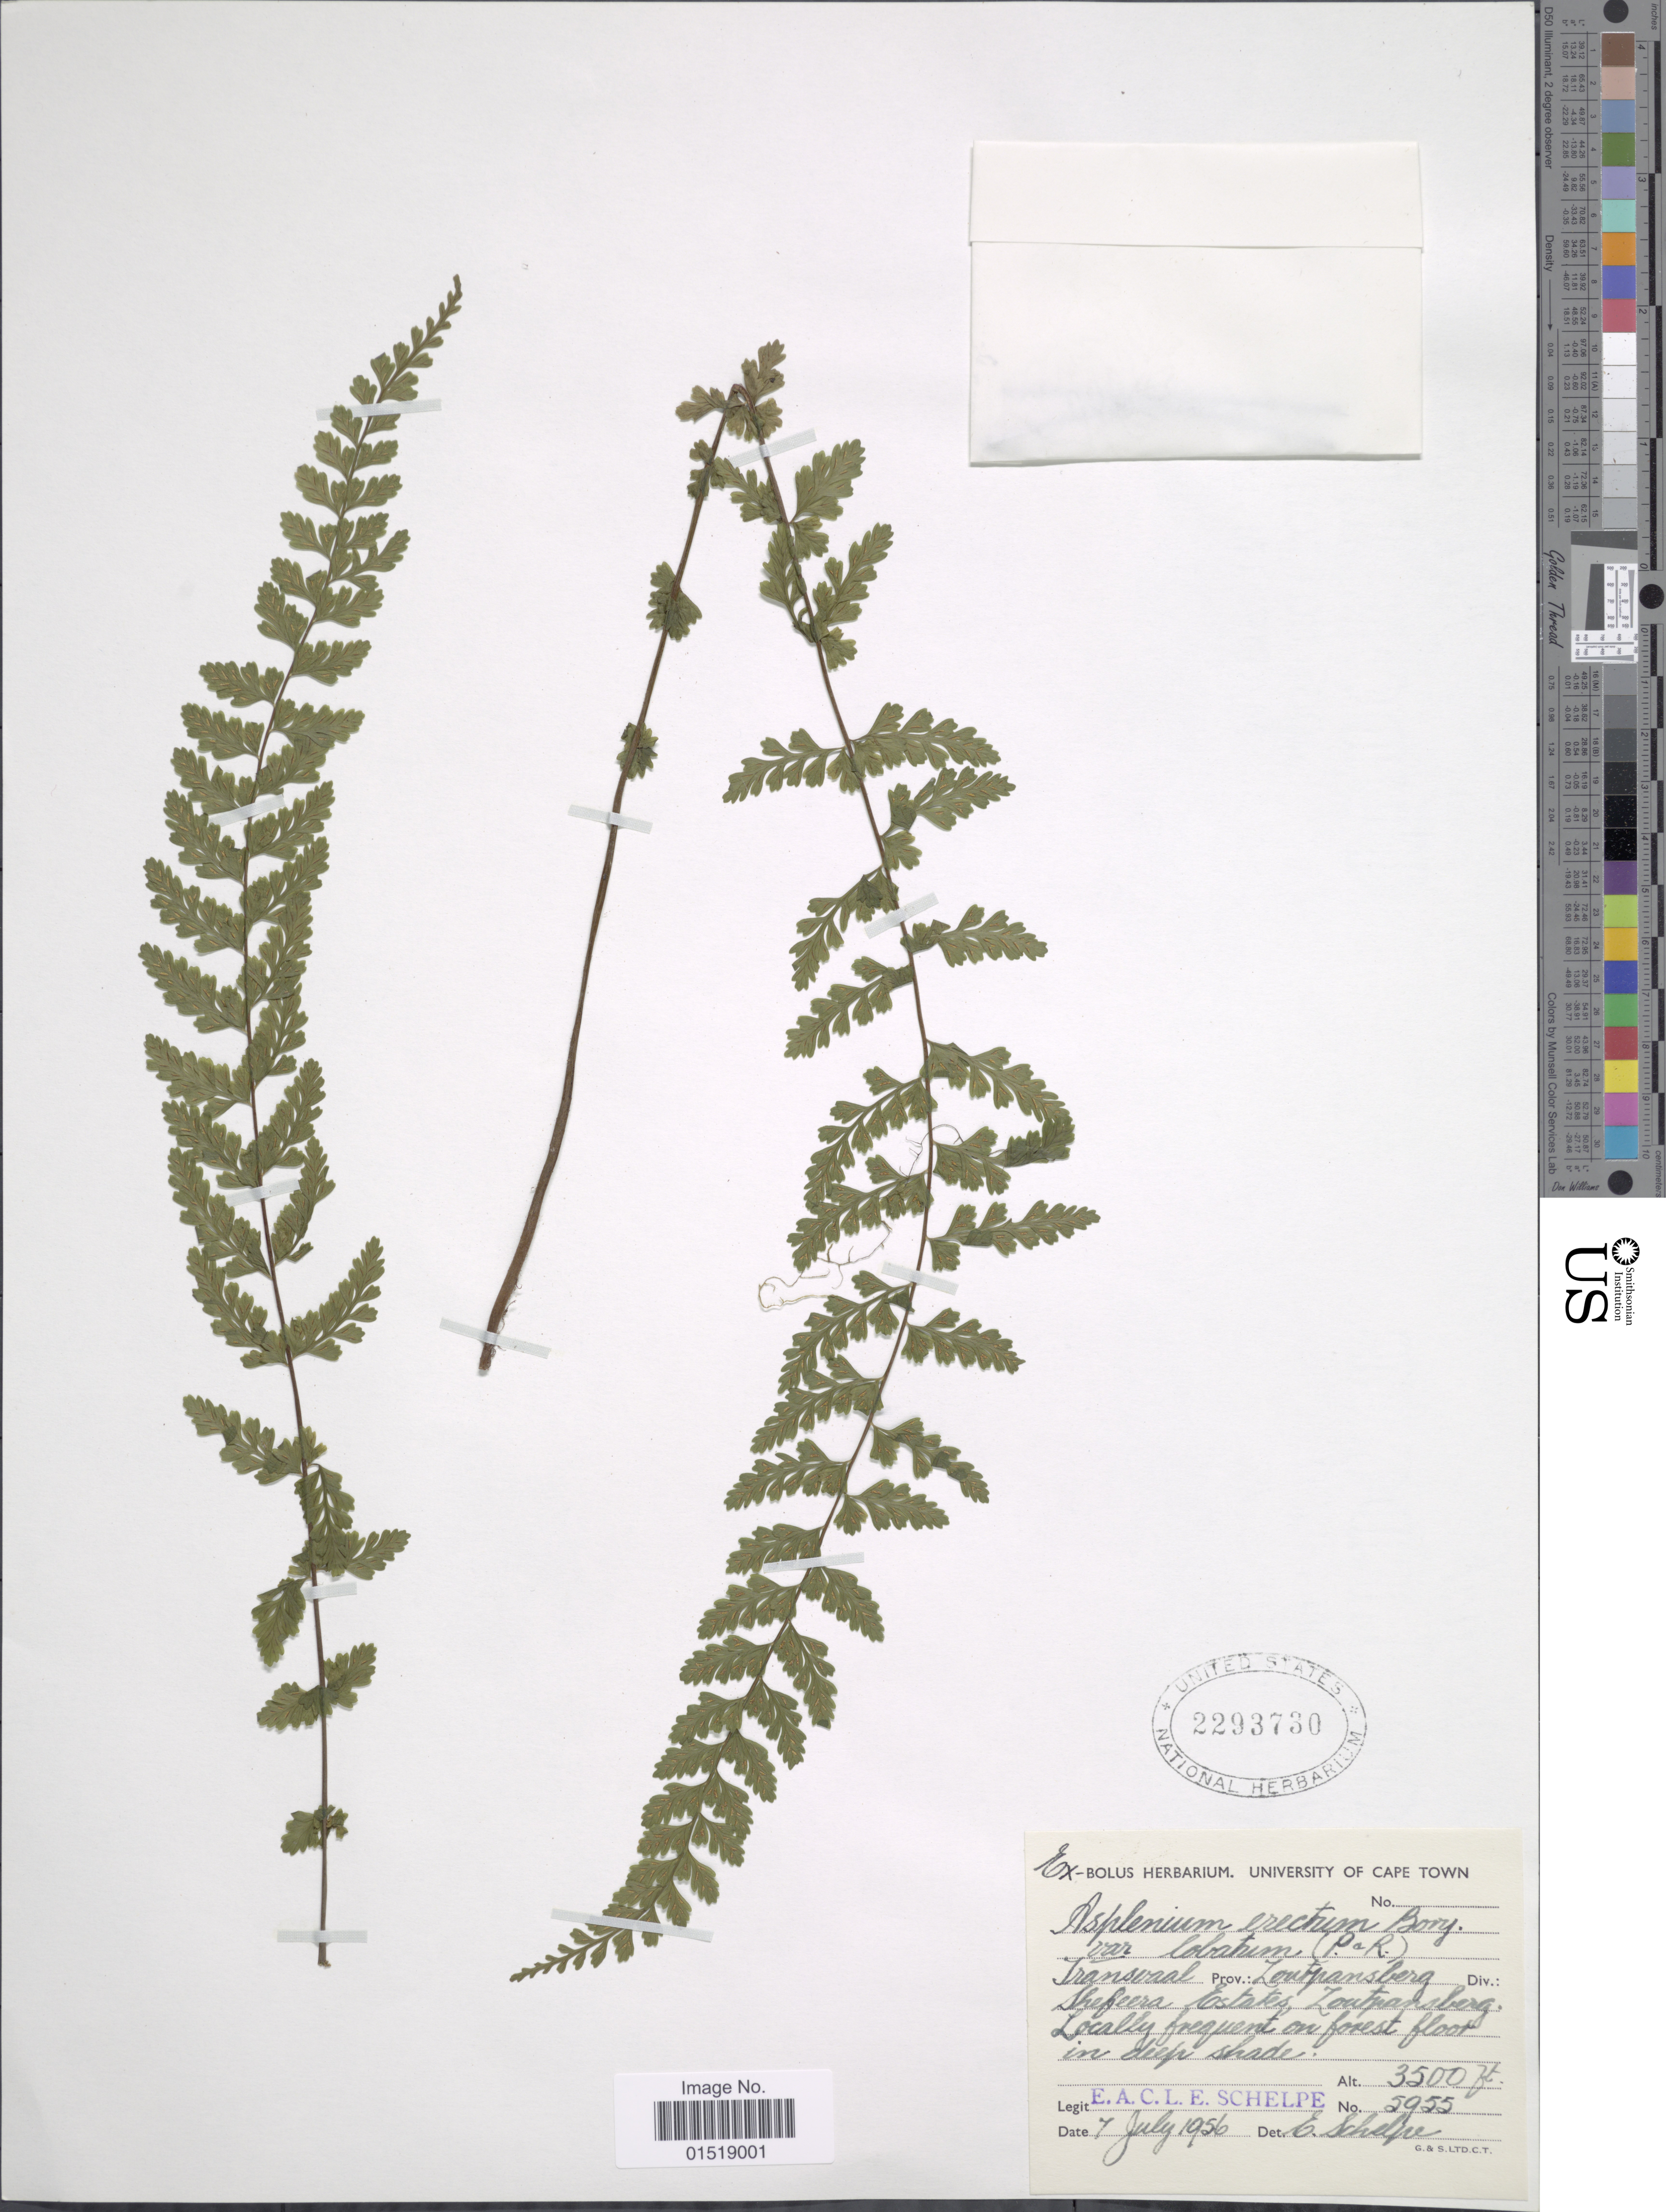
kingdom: Plantae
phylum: Tracheophyta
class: Polypodiopsida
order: Polypodiales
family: Aspleniaceae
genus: Asplenium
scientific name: Asplenium erectum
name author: Bory ex Willd.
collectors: E. A. C. L. E. Schelpe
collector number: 5955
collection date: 1956-07-07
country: South Africa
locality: Transvaal Prov.: Zoutpansberg Div.: Shefeera Estates, Zoutpansberg.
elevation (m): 1067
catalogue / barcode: US 2293730